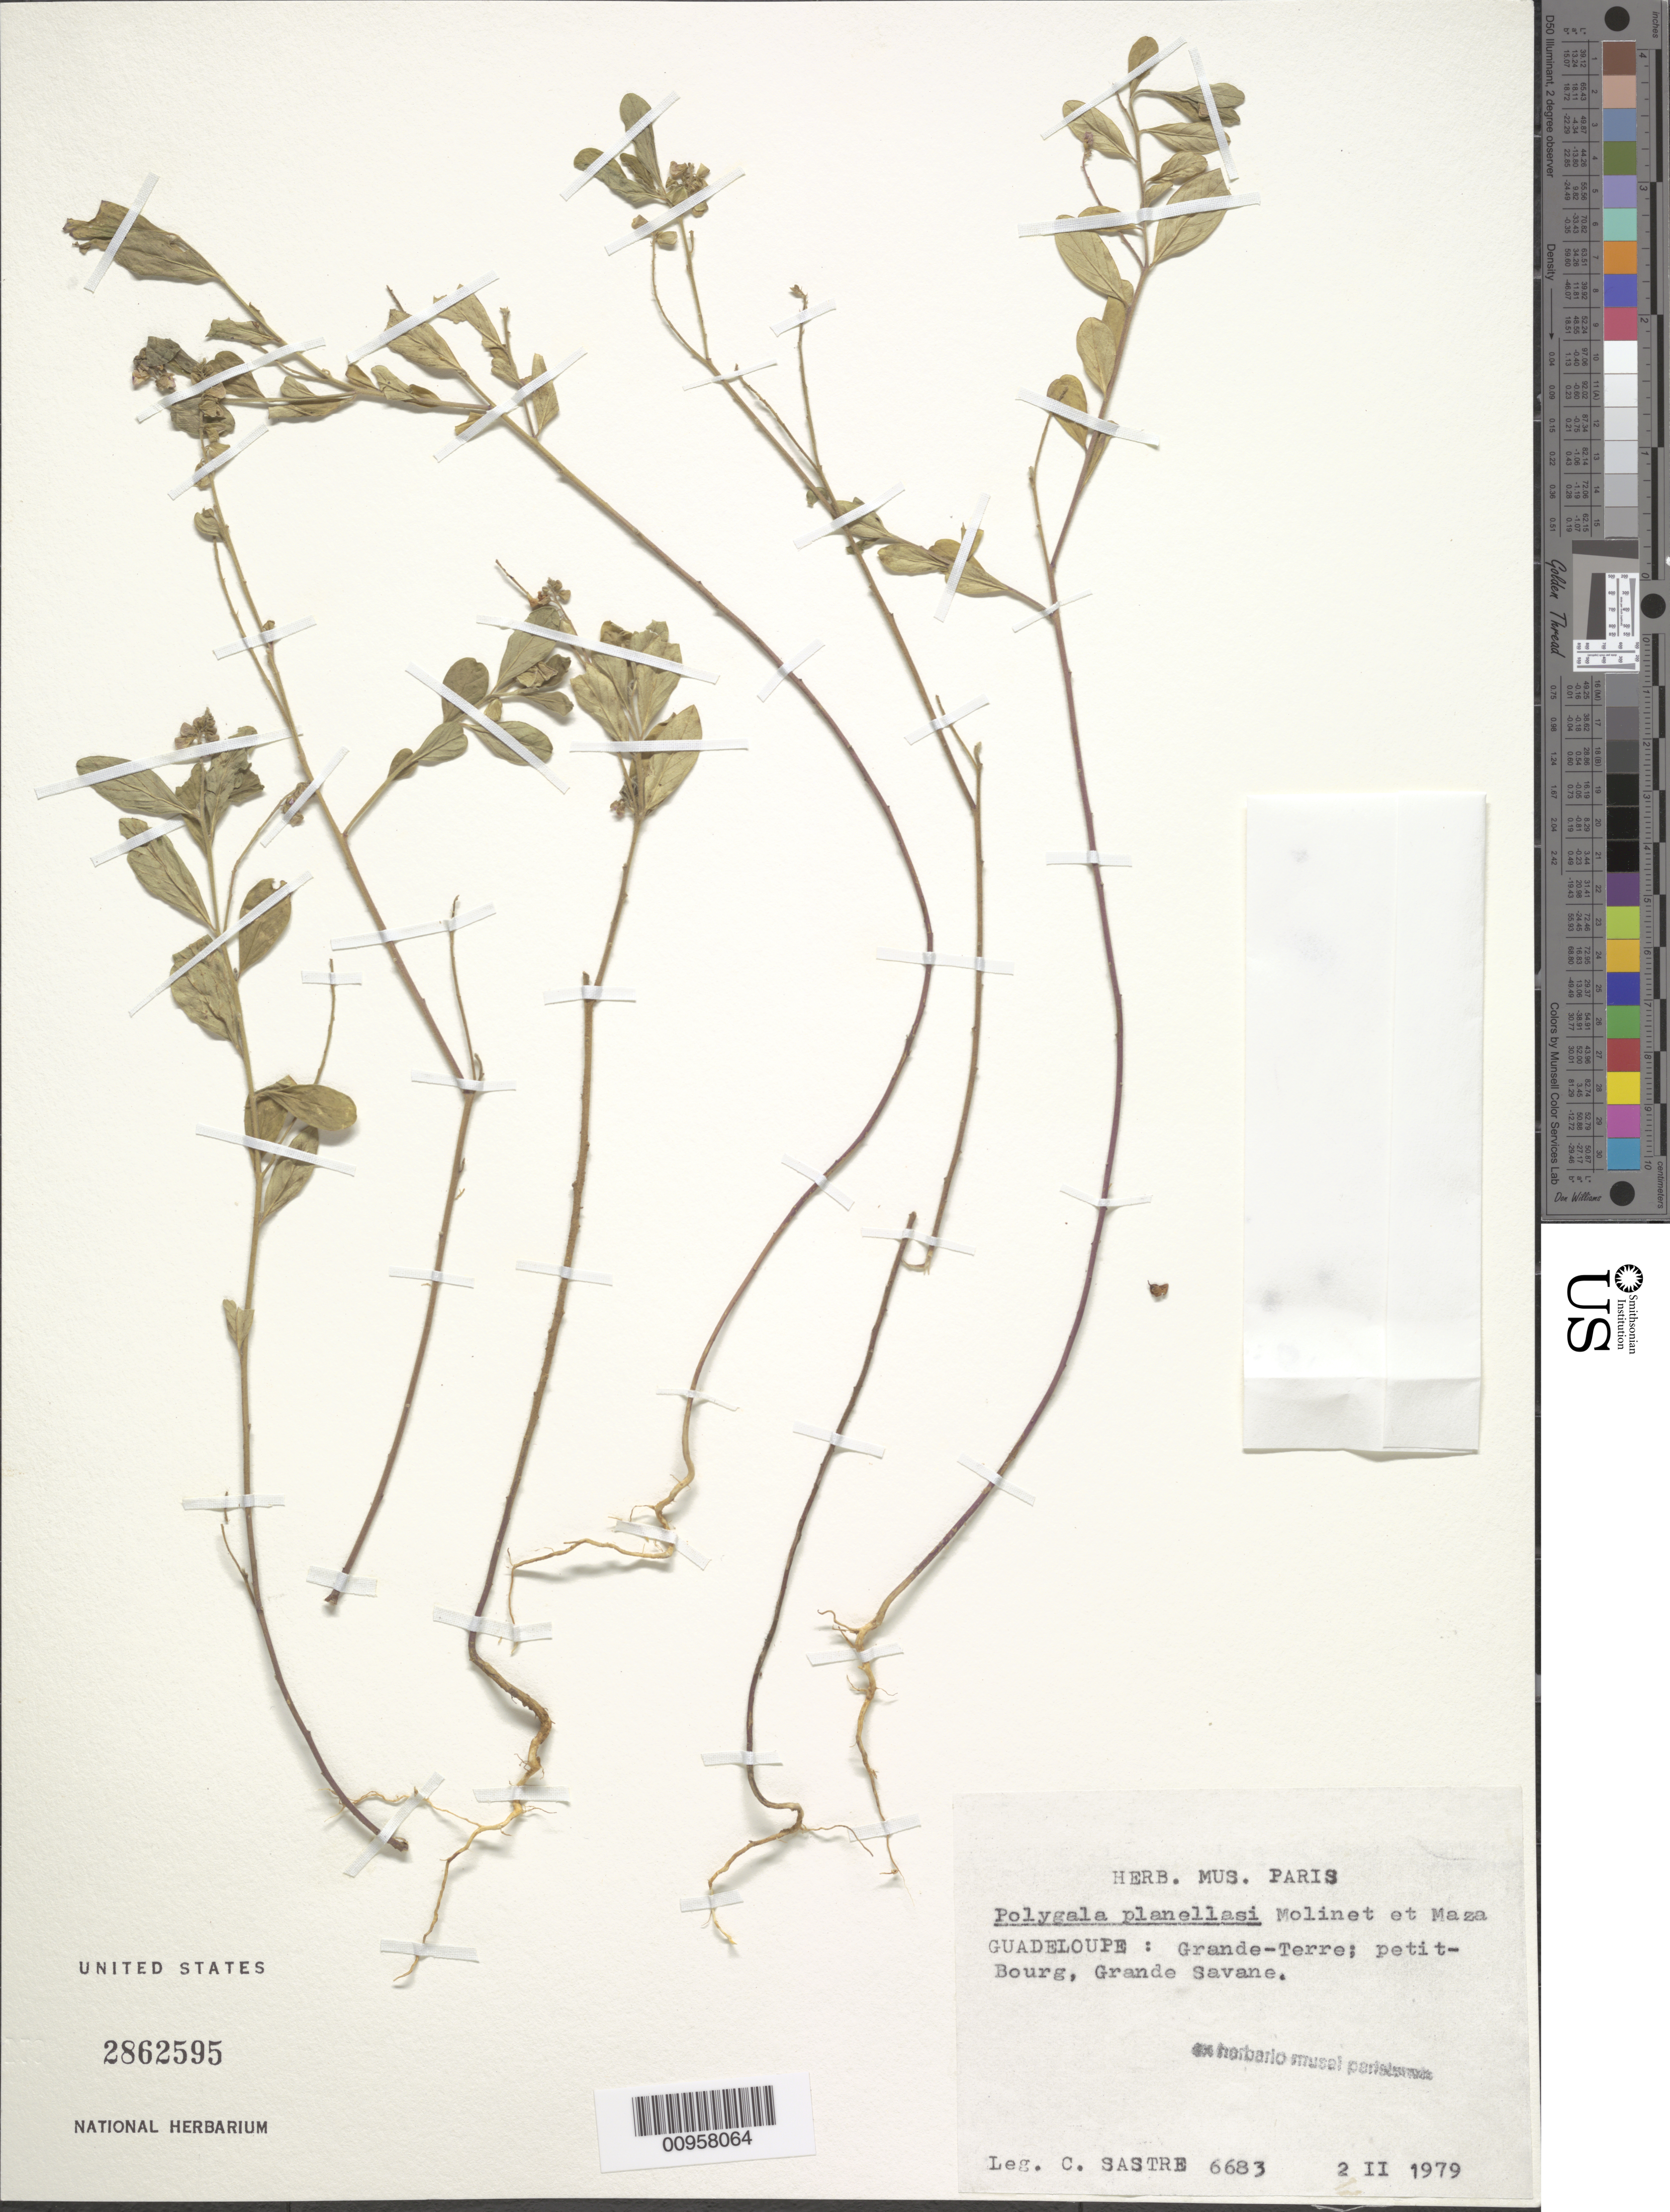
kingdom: Plantae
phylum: Tracheophyta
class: Magnoliopsida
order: Fabales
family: Polygalaceae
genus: Polygala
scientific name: Polygala planellasi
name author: Molinet & M. Gómez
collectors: C. H. L. Sastre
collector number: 6683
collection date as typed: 02 Feb 1979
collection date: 1979-02-02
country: Guadeloupe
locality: Grande Terre, Petit Bourg, Grande Savane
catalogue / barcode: US 2862595